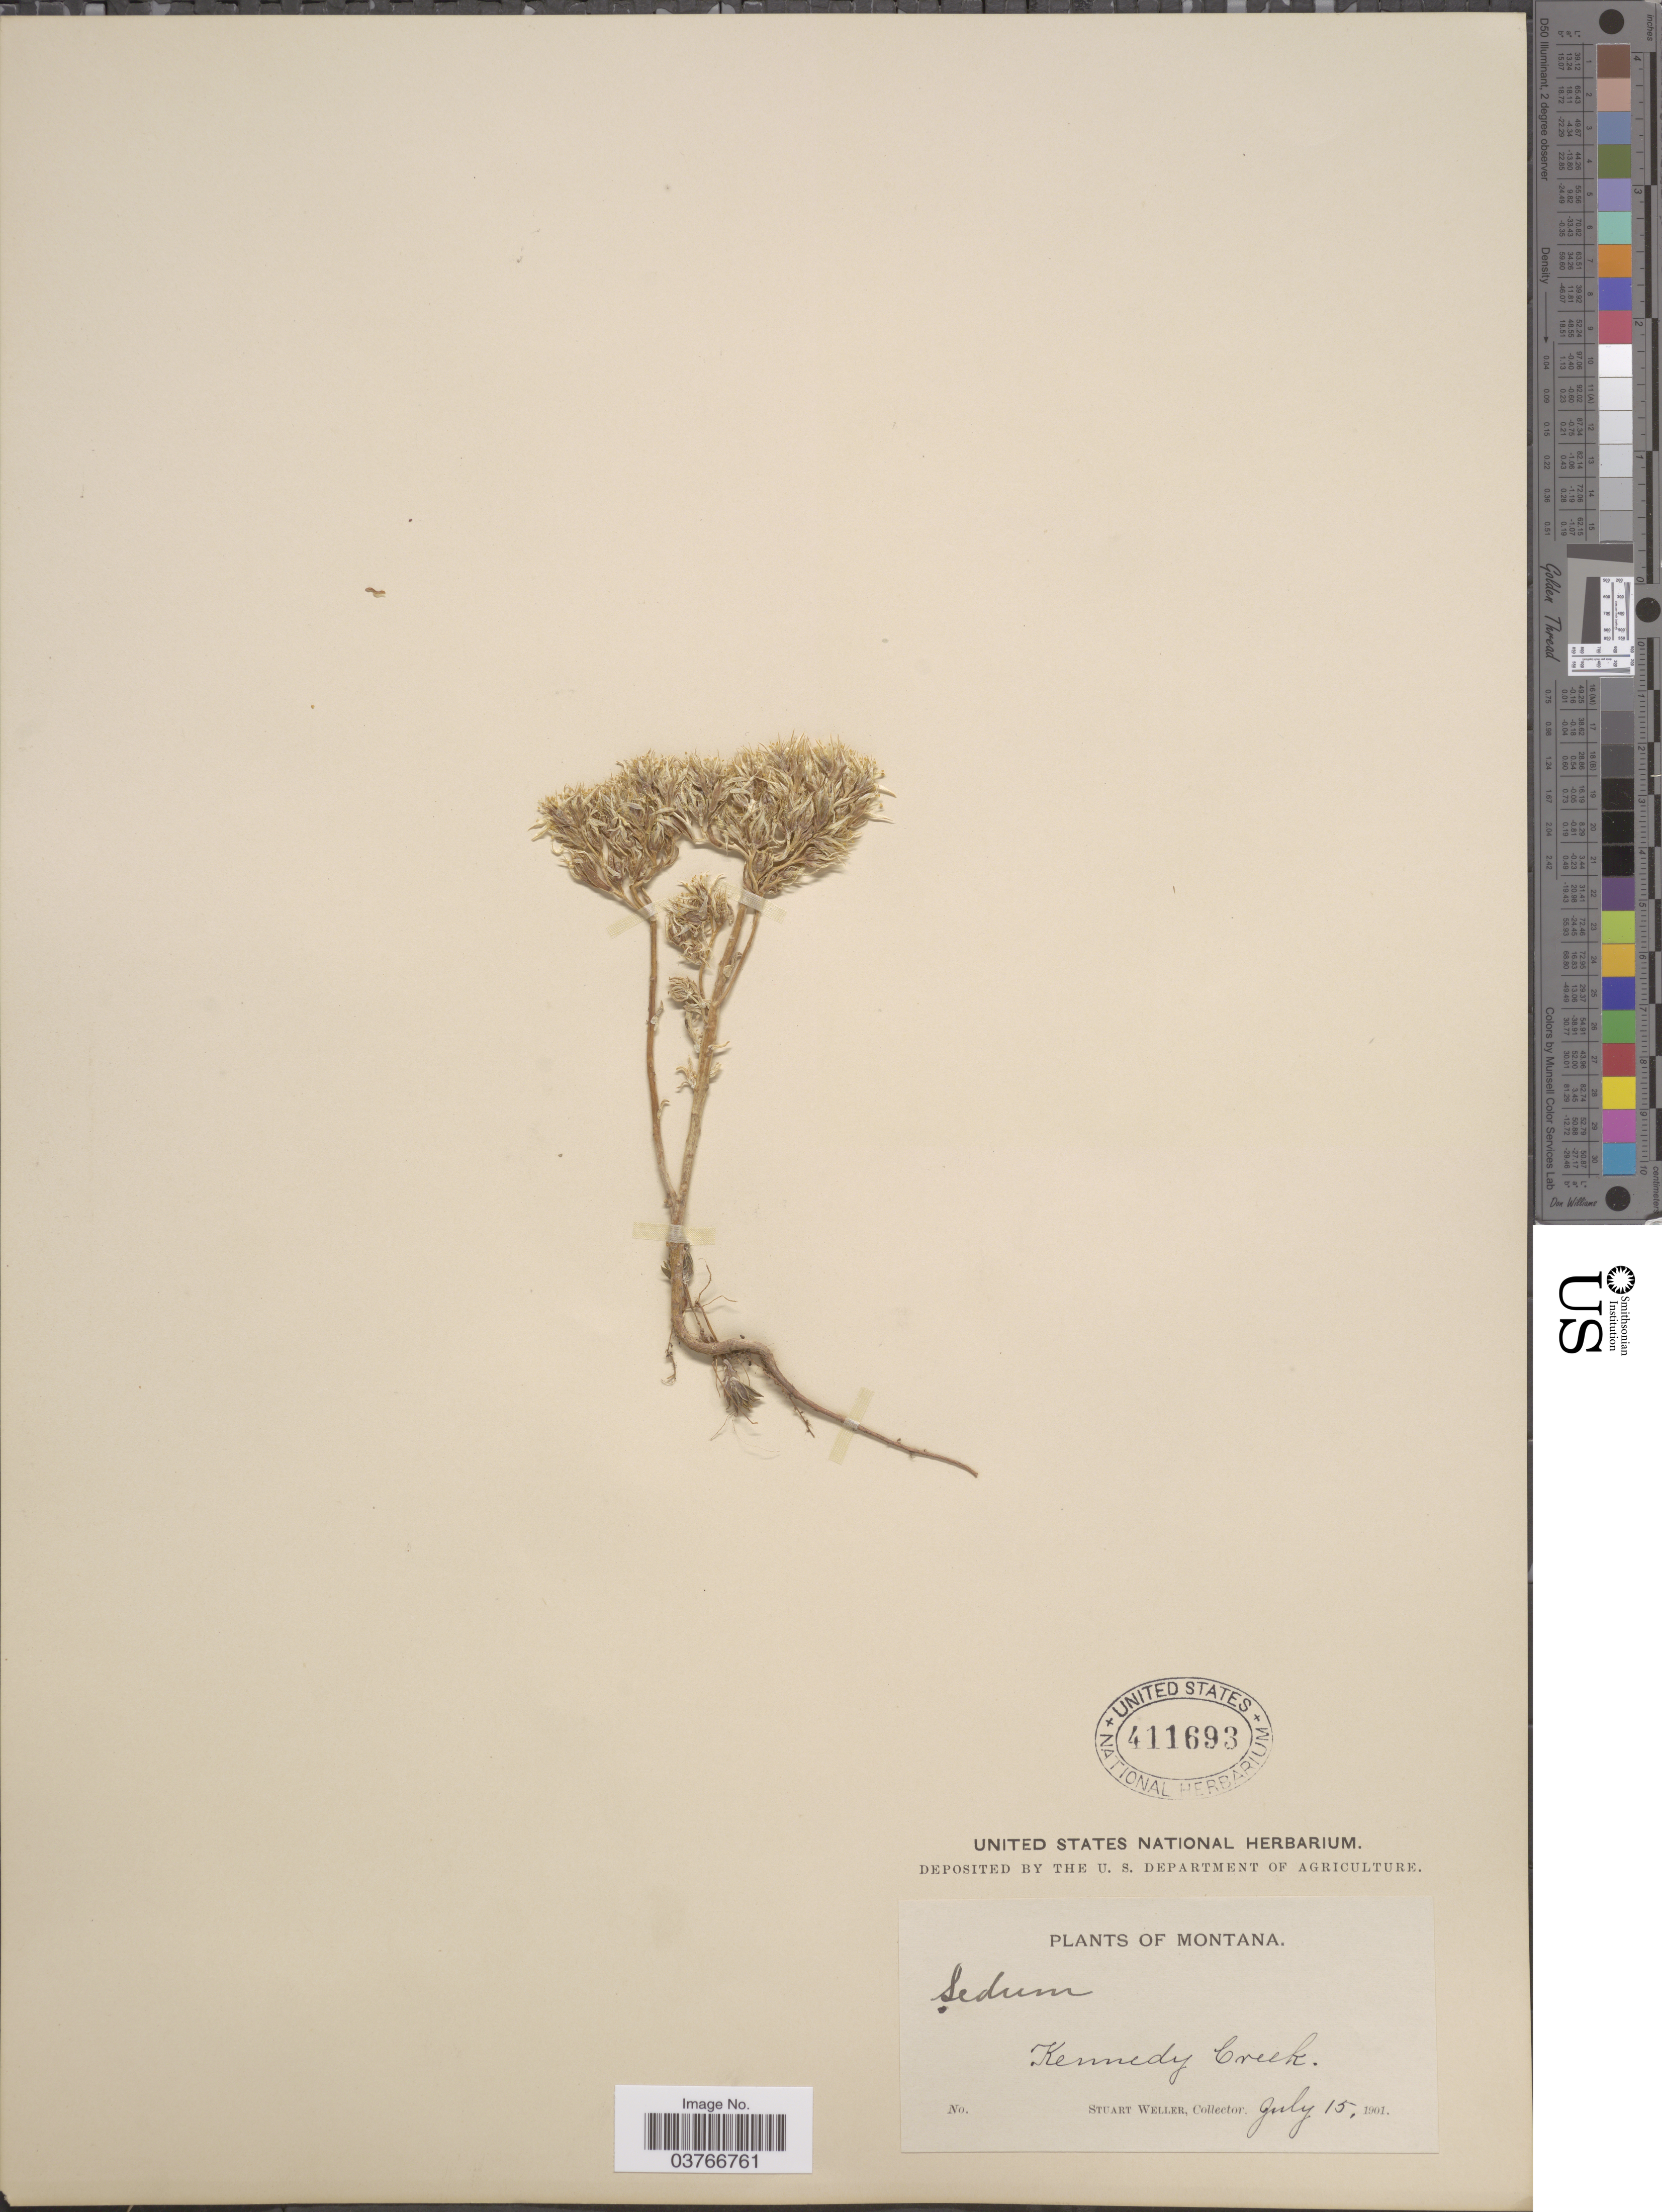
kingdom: Plantae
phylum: Tracheophyta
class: Magnoliopsida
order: Saxifragales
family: Crassulaceae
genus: Sedum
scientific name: Sedum sp.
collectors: S. Weller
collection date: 1901-07-15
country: United States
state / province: Montana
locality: Kennedy Creek.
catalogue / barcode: US 411693